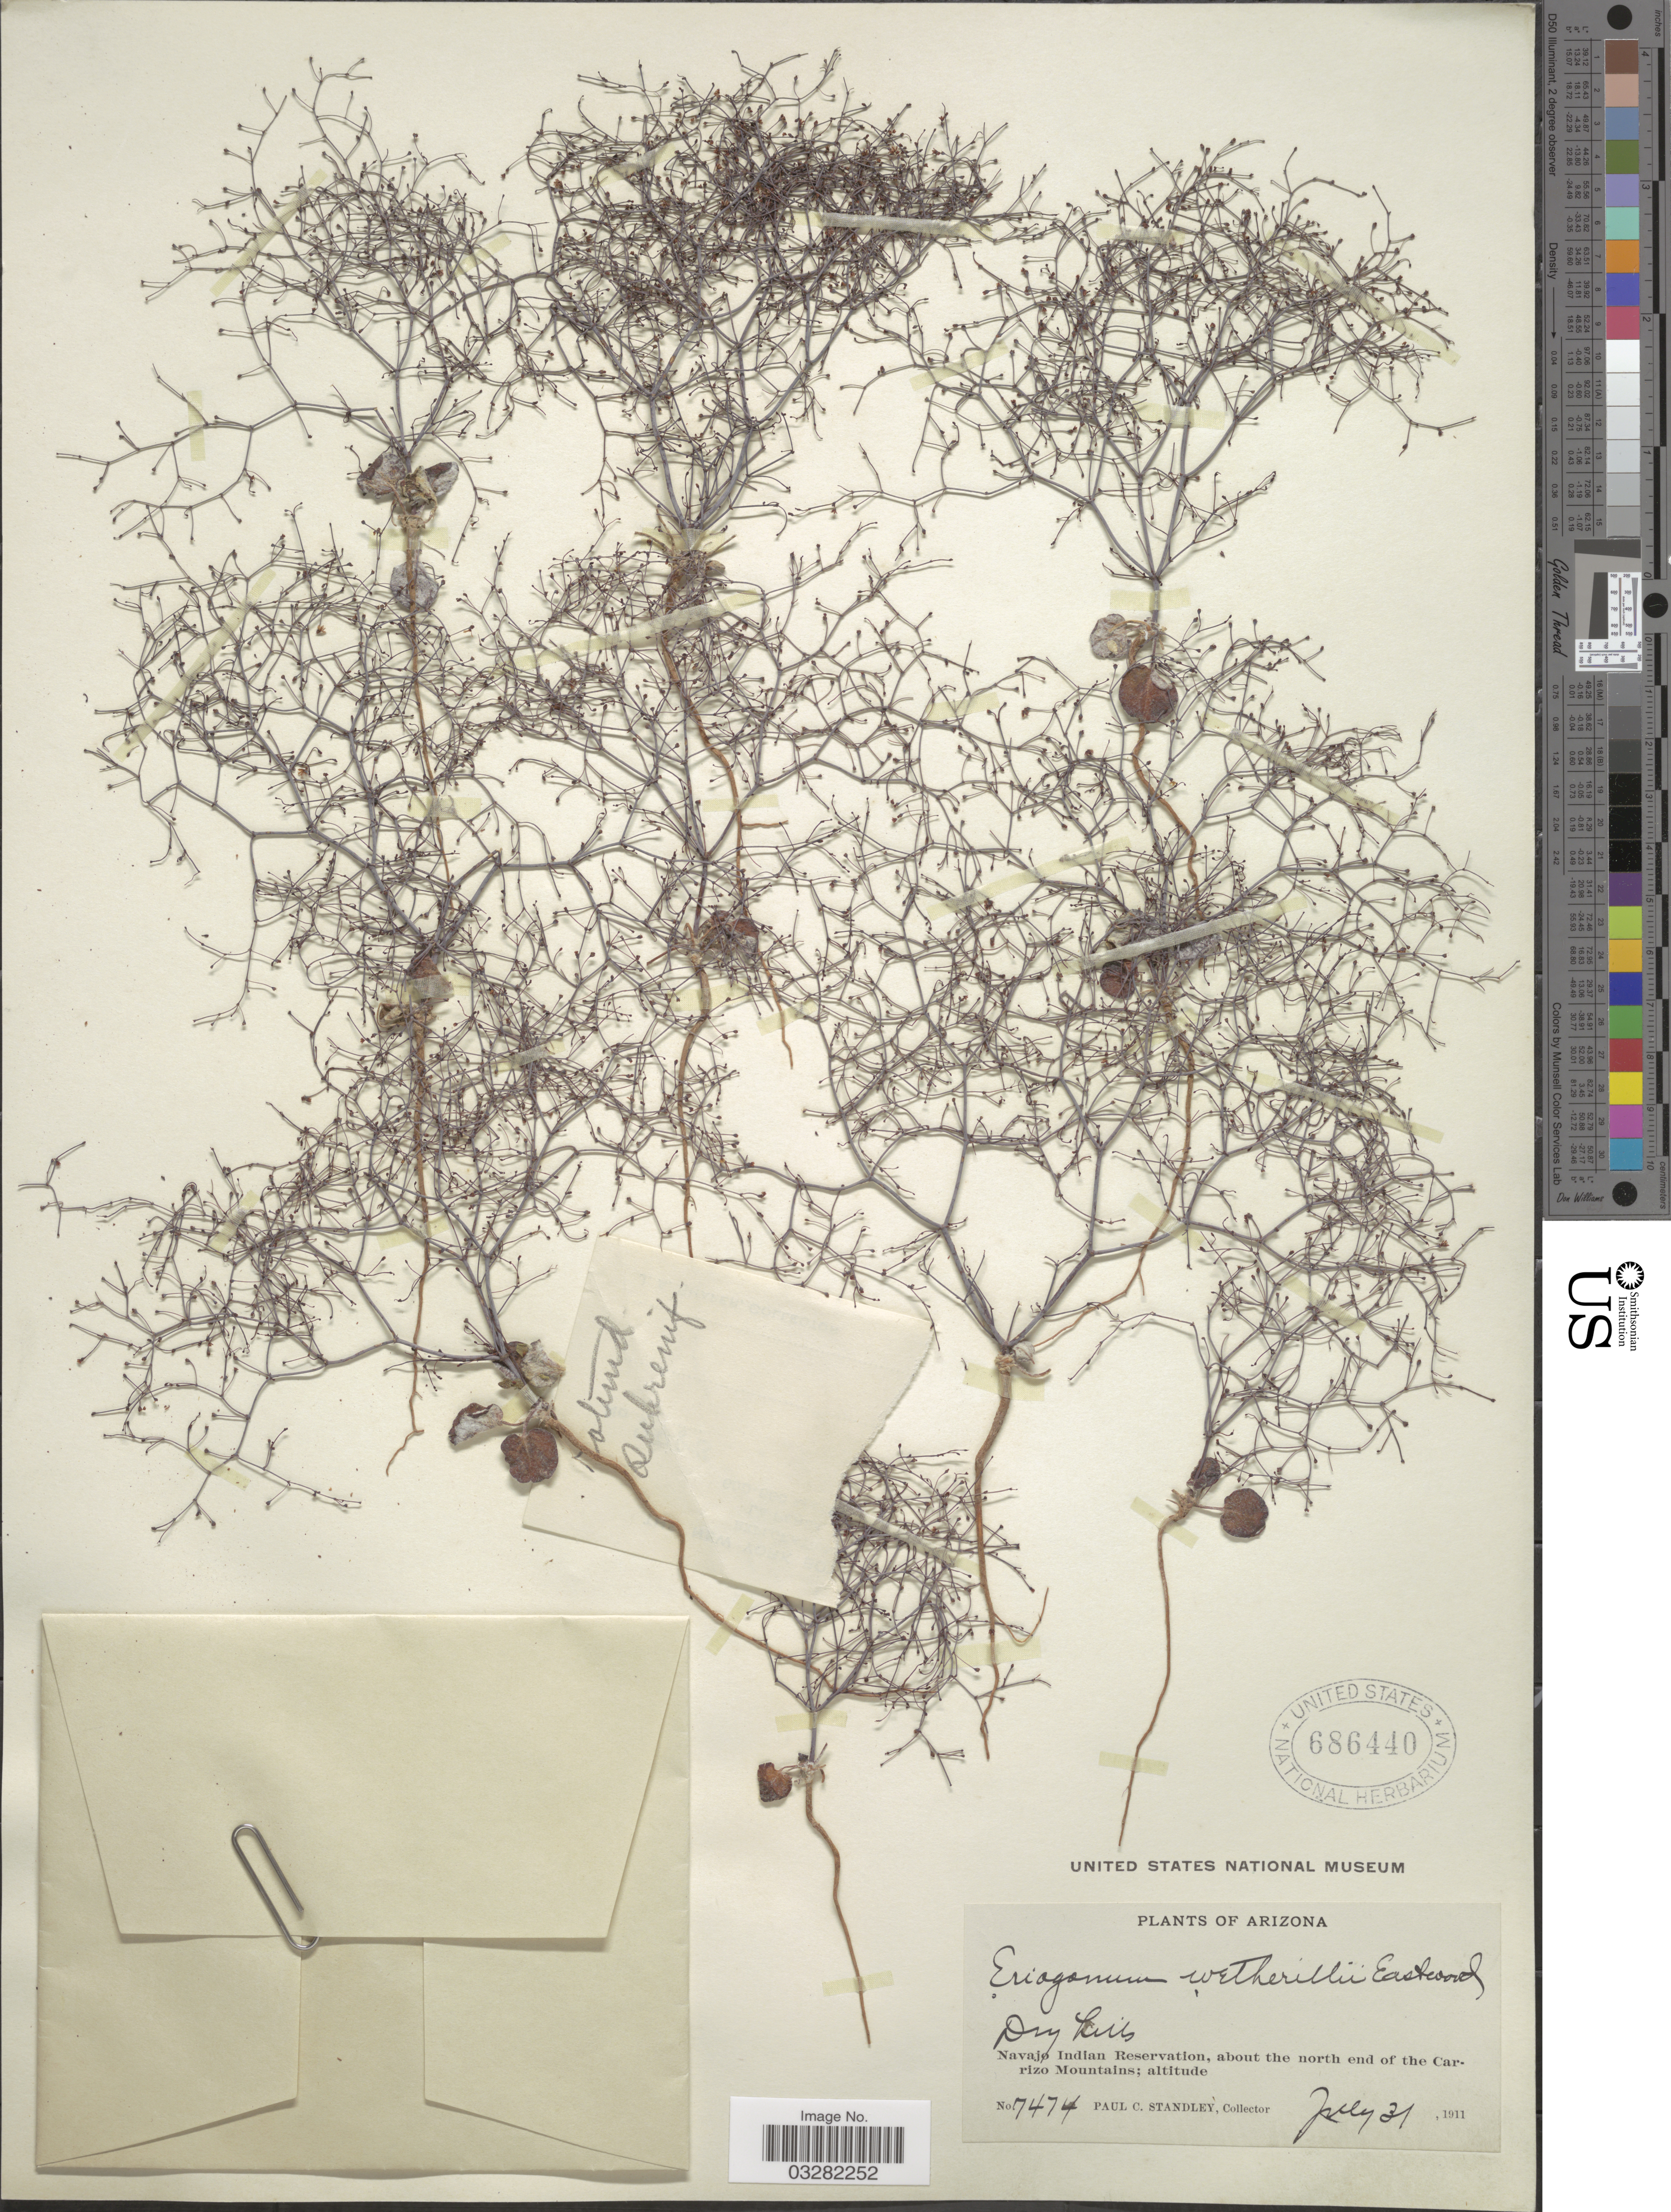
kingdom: Plantae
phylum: Tracheophyta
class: Magnoliopsida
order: Caryophyllales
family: Polygonaceae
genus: Eriogonum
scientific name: Eriogonum wetherillii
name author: Eastw.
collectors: P. C. Standley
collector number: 7474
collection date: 1911-07-31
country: United States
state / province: Arizona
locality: Navajo Indian Reservation, about the north end of the Carizo Mountains.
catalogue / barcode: US 686440